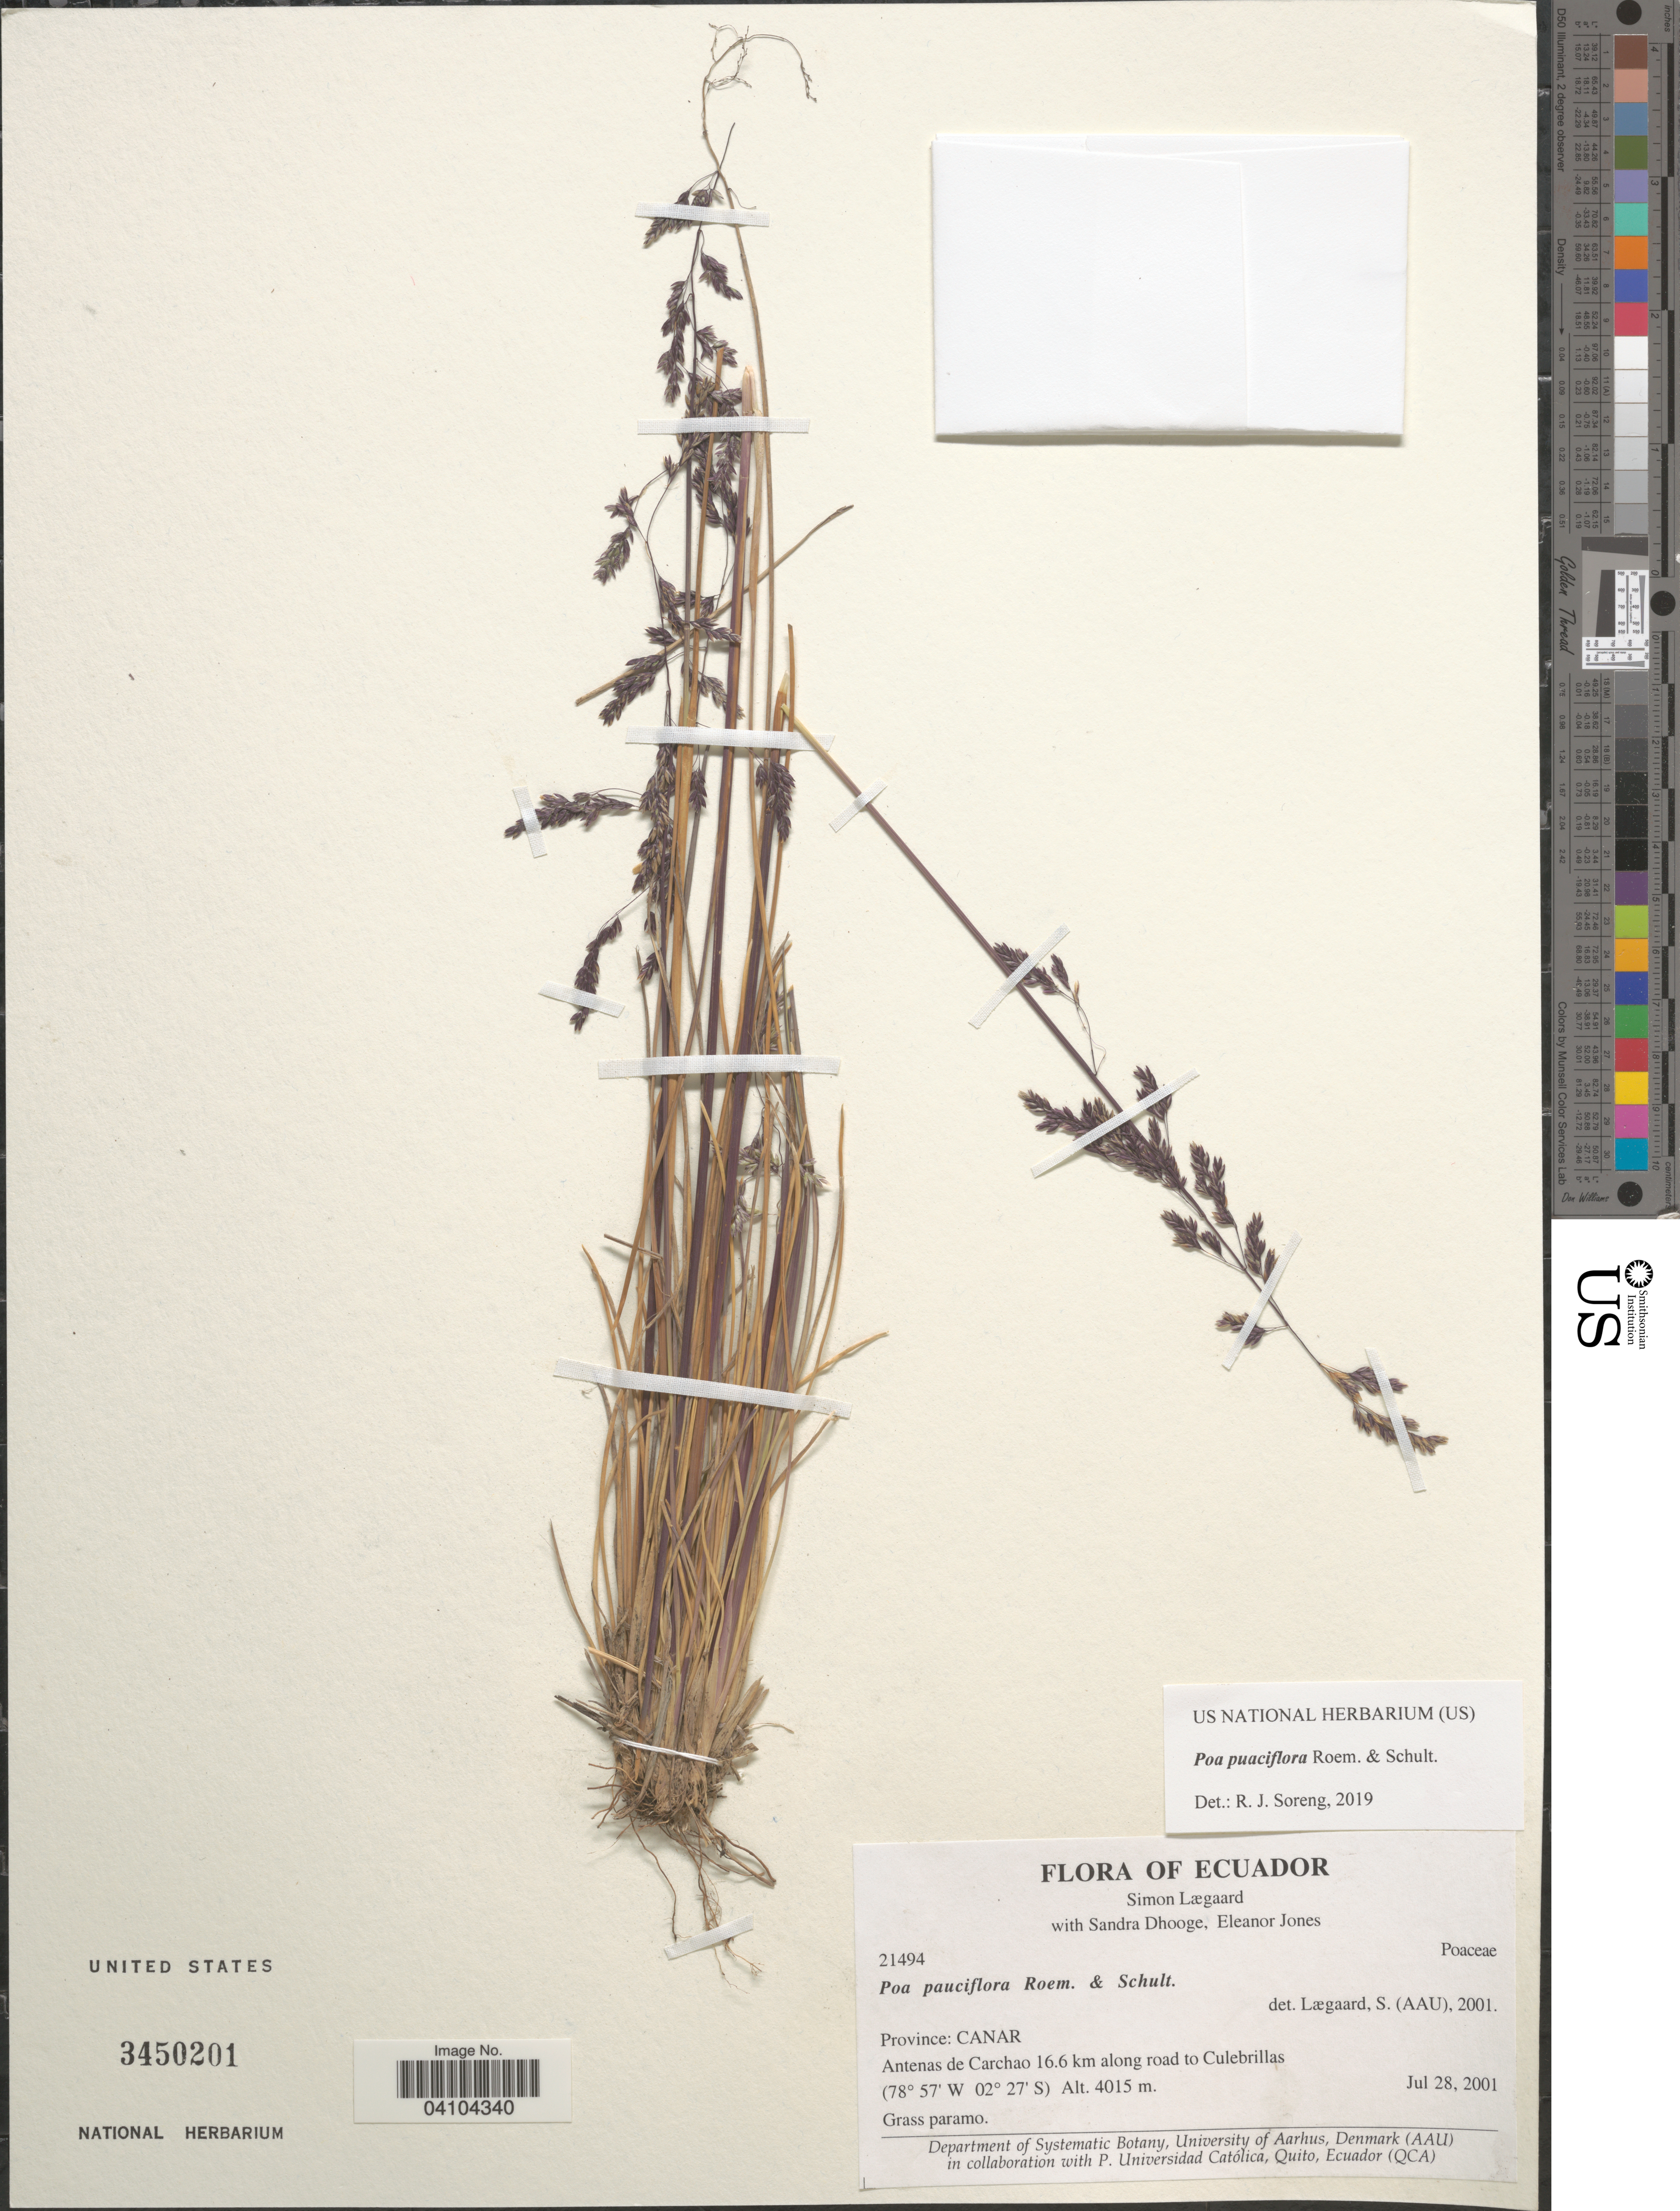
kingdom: Plantae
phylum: Tracheophyta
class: Liliopsida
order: Poales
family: Poaceae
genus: Poa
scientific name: Poa pauciflora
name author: Roem. & Schult.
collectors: S. Lægaard, S. Dhooge & E. Jones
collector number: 21494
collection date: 2001-07-28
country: Ecuador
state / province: Cañar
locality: Antenas de Carchao 16.6 km along road to Culebrillas.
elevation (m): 4015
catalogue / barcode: US 3450201